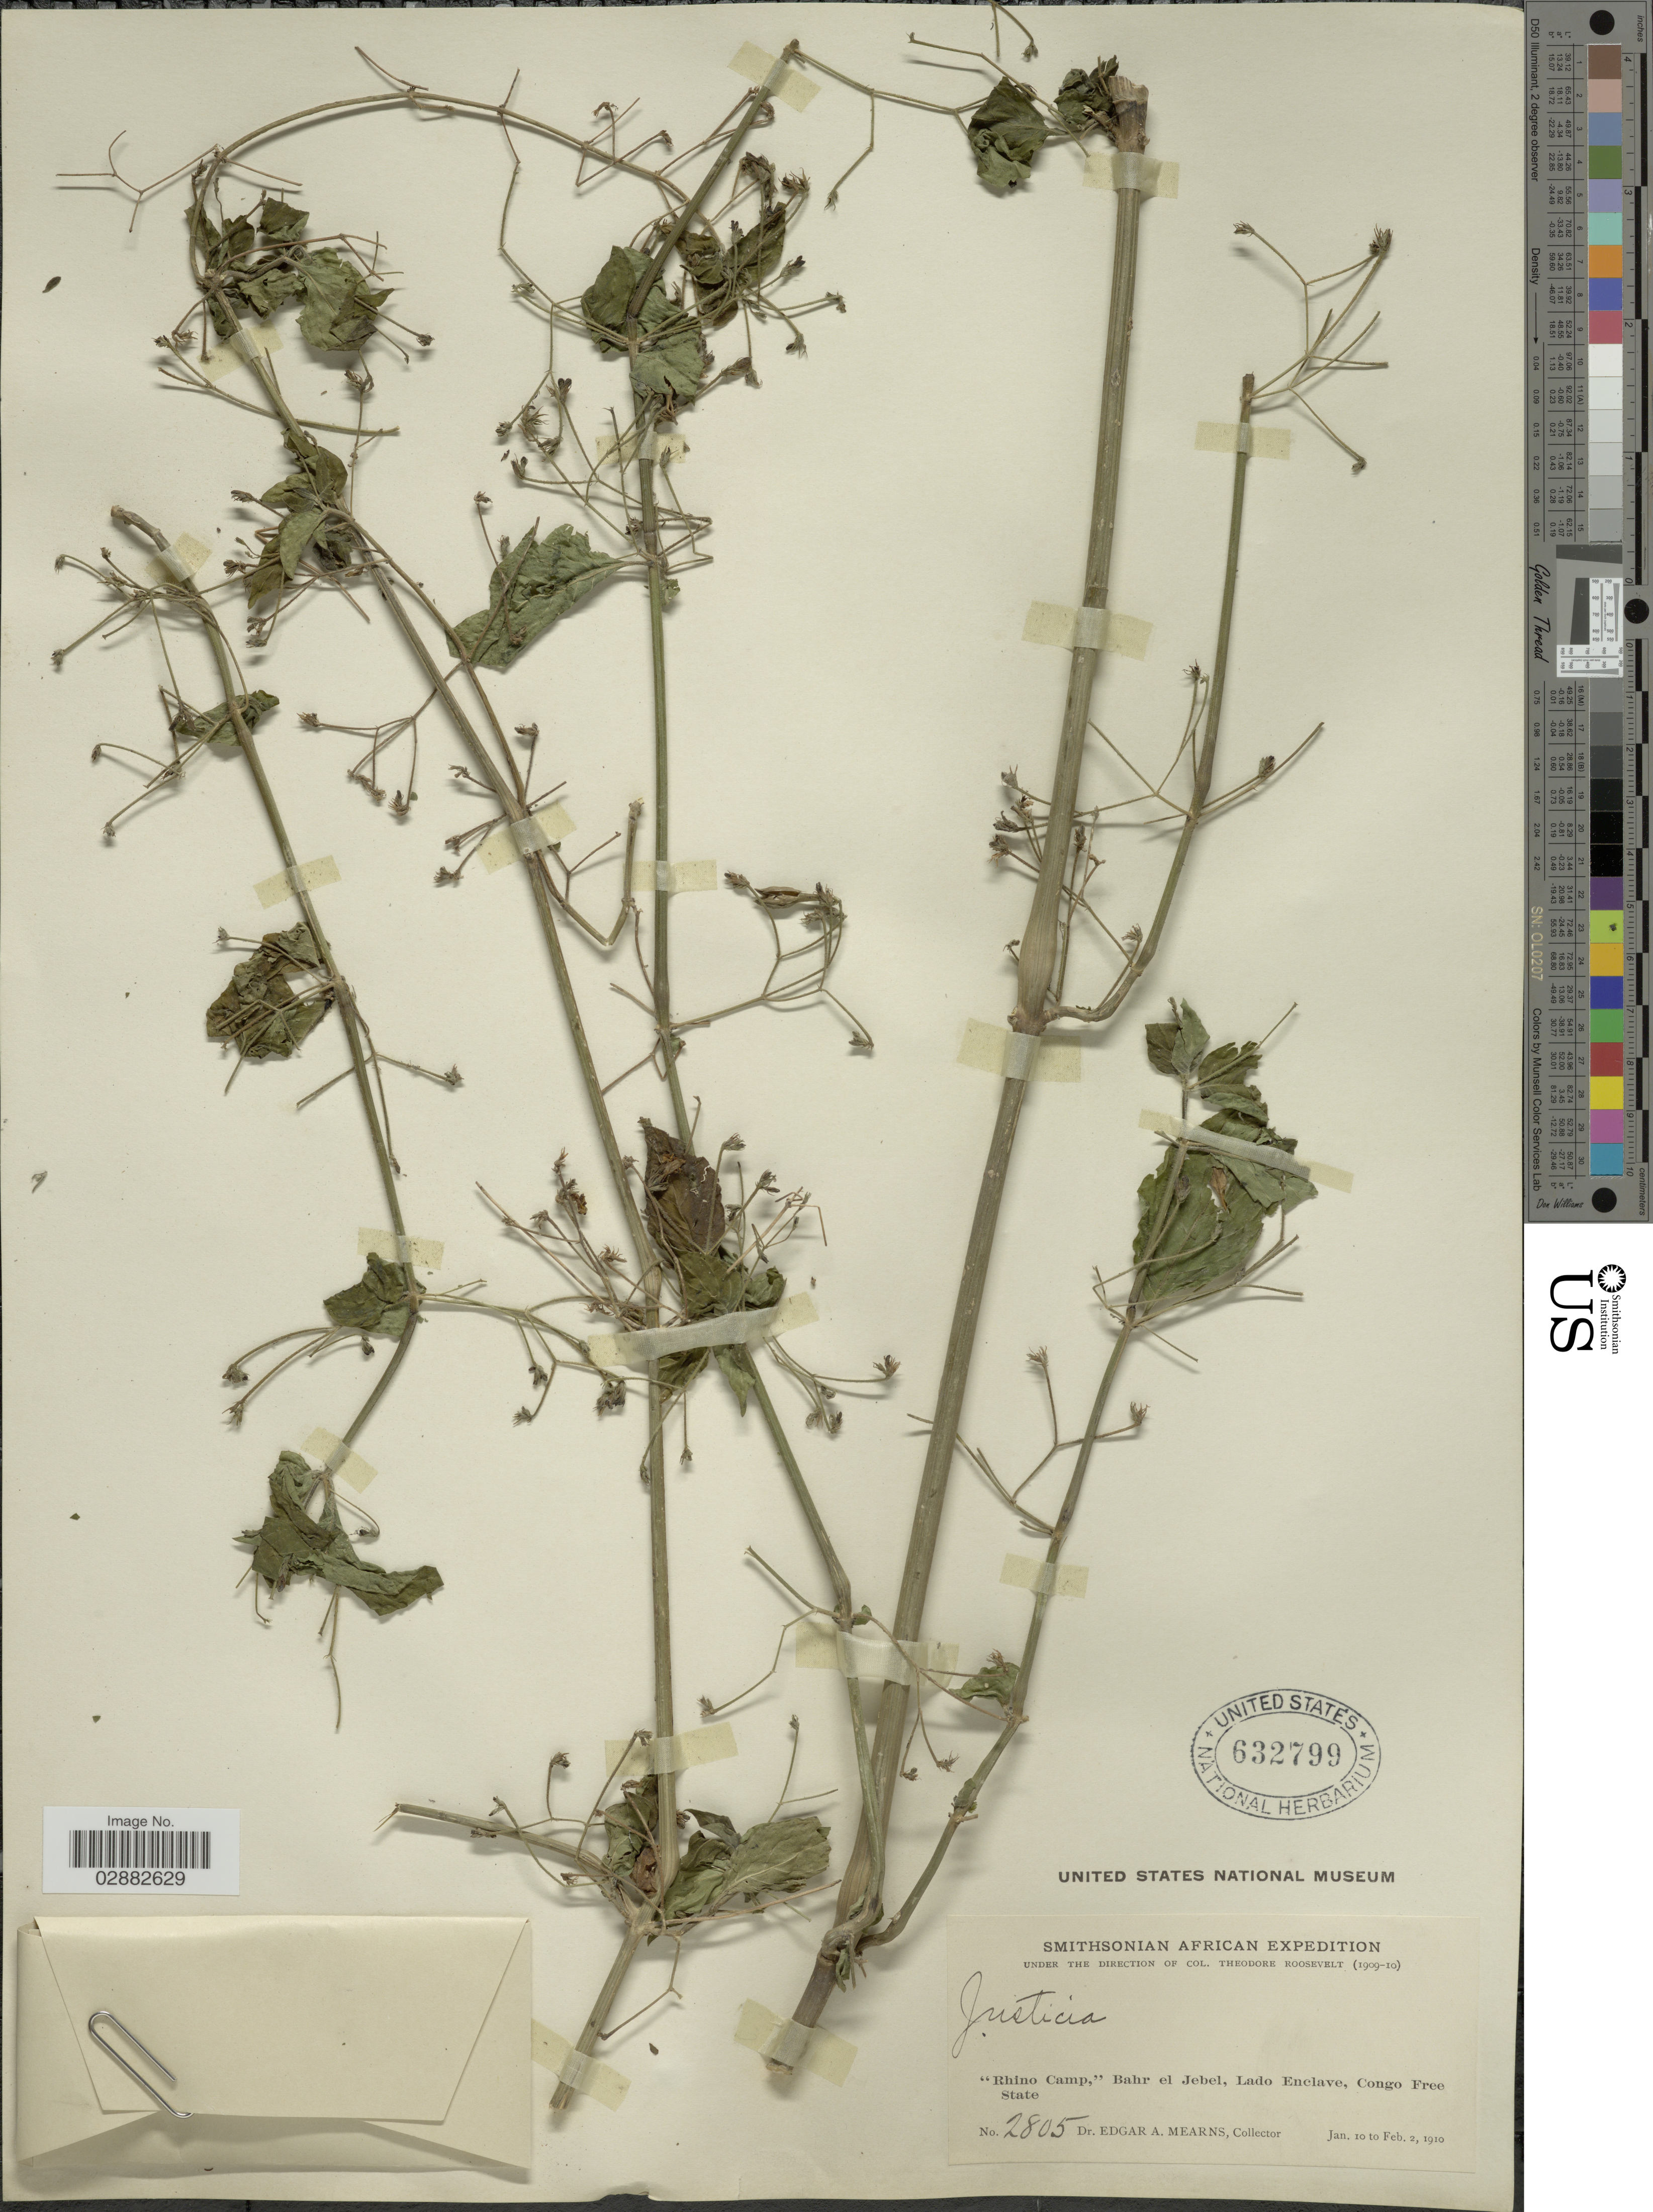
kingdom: Plantae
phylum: Tracheophyta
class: Magnoliopsida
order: Lamiales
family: Acanthaceae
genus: Justicia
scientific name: Justicia sp.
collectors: E. A. Mearns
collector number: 2805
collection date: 1910-01-10/1910-02-02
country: South Sudan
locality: "Rhino Camp", Bahr el Jebel, Lado Enclave, Congo Free State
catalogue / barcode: US 632799